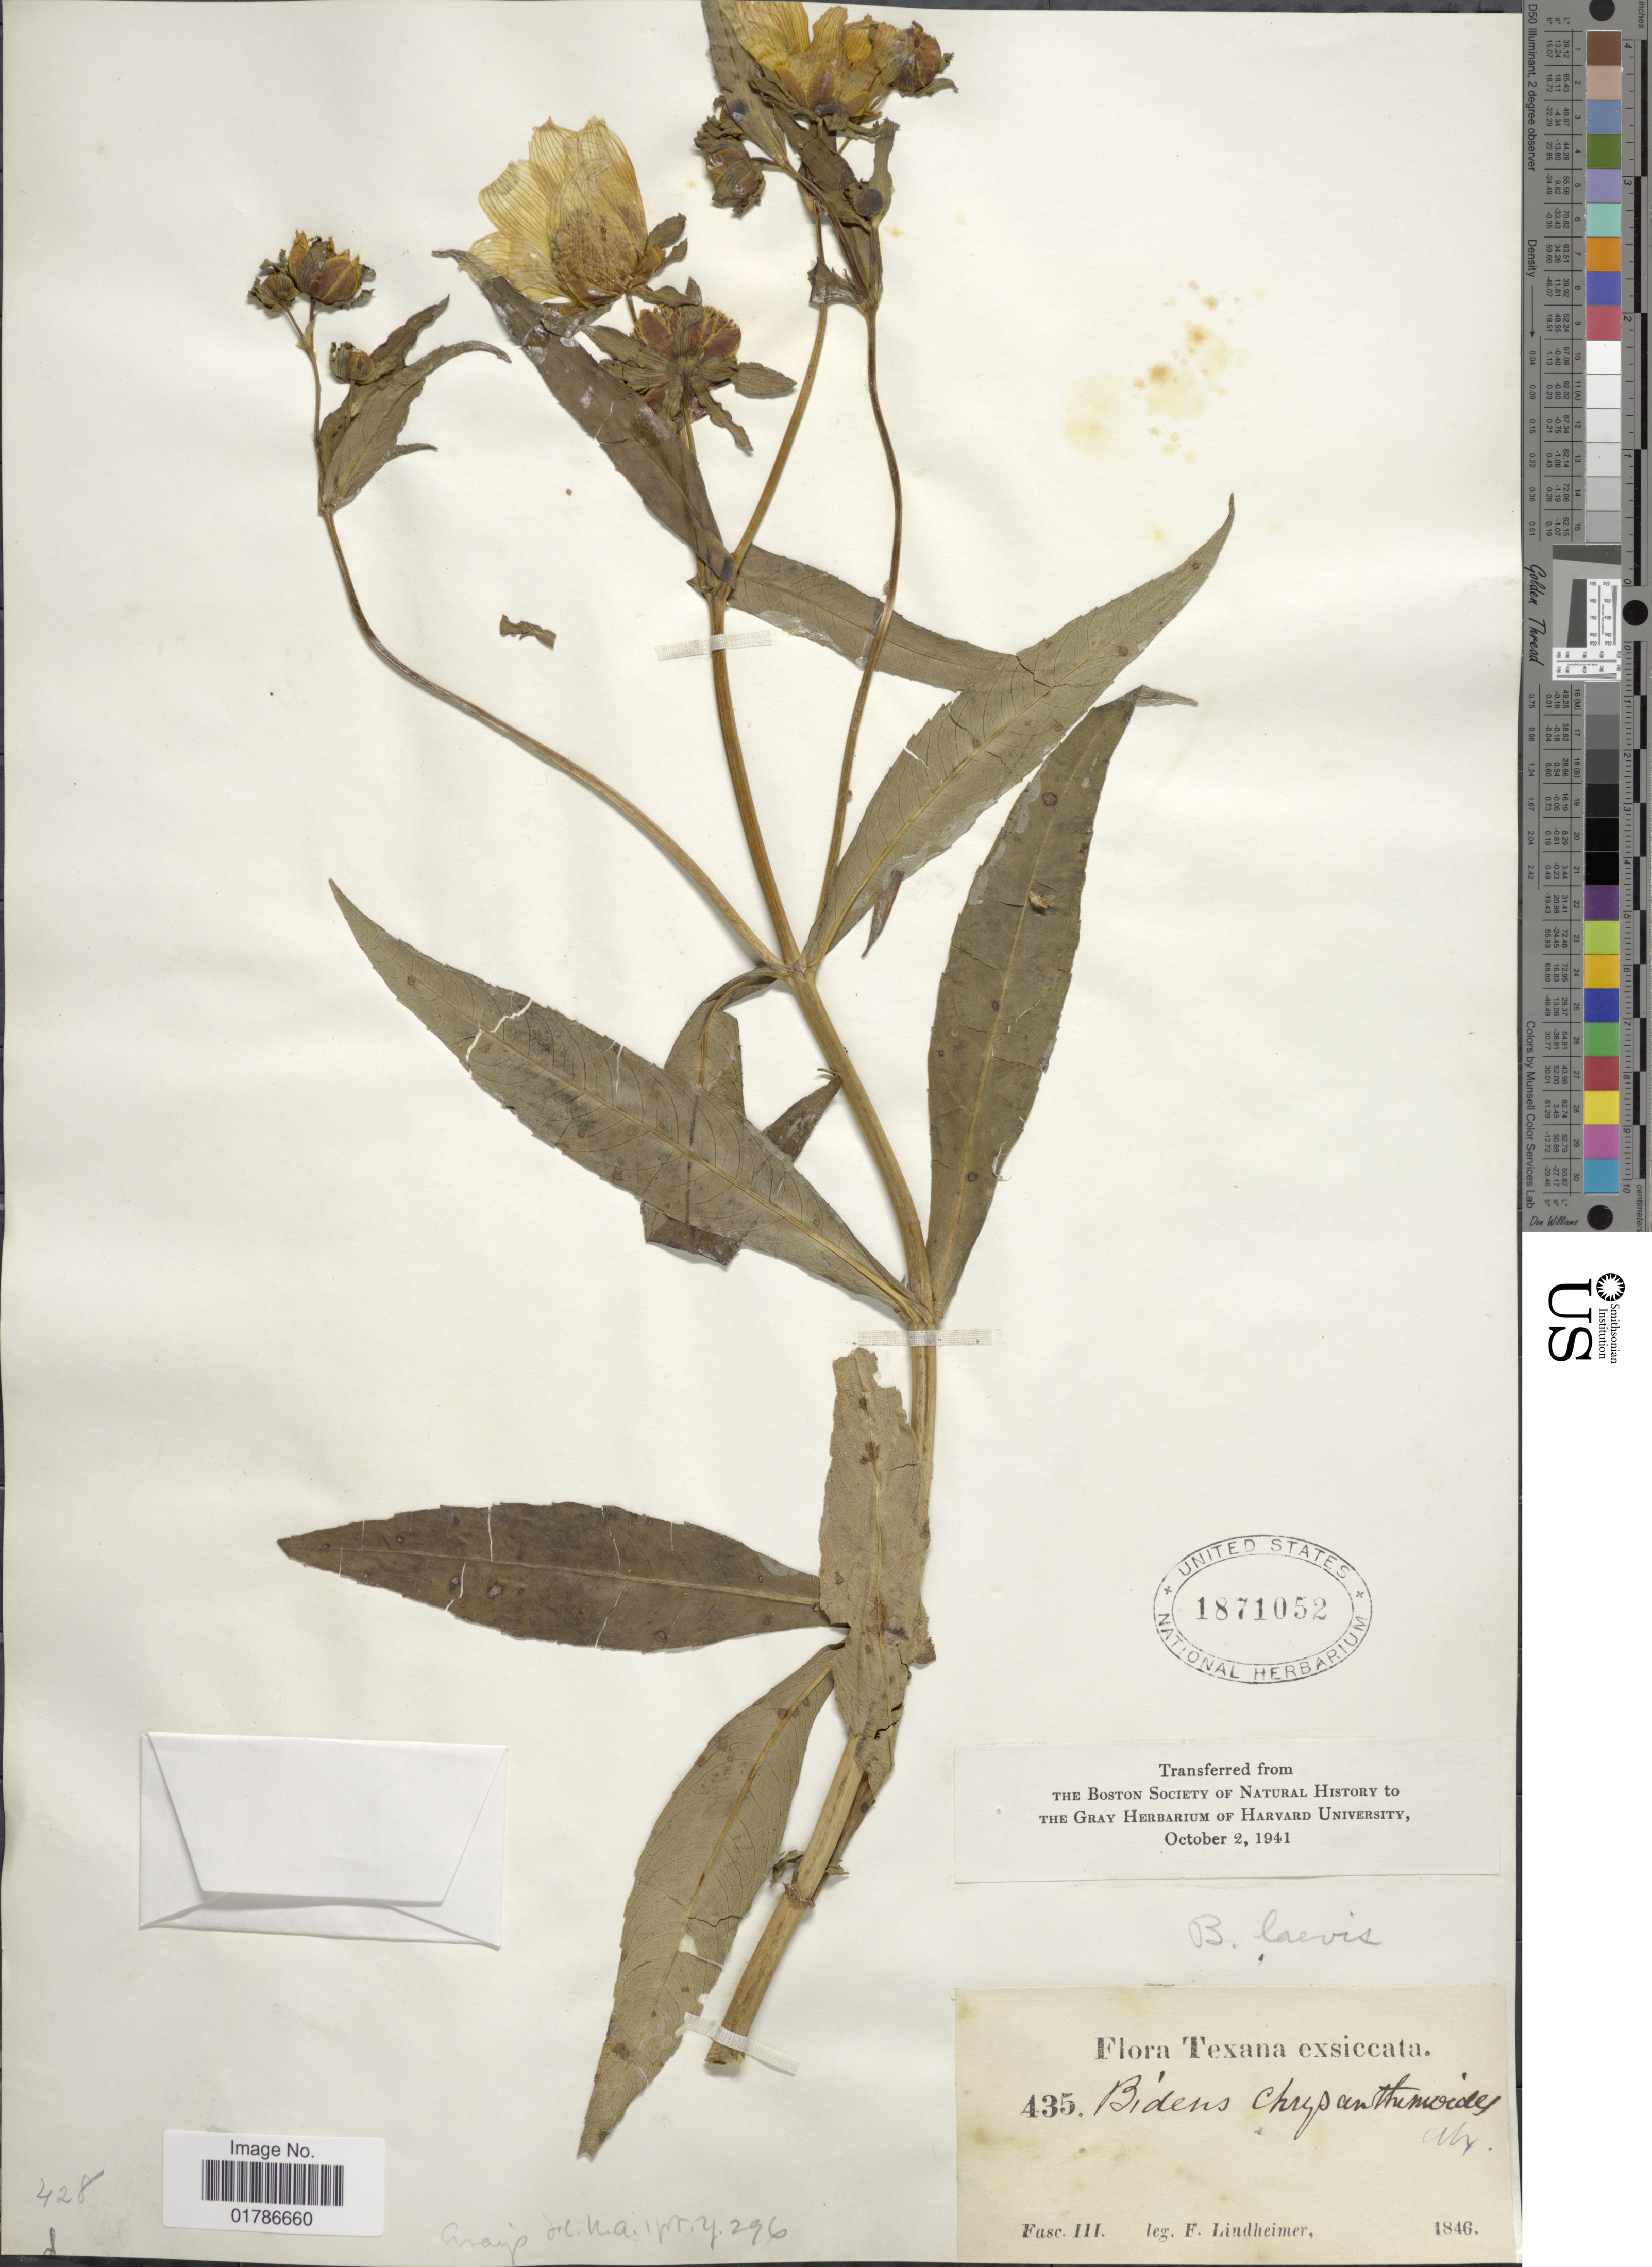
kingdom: Plantae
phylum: Tracheophyta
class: Magnoliopsida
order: Asterales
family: Asteraceae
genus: Bidens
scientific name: Bidens laevis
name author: (L.) Britton, Stearns & Poggenb.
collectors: F. Lindheimer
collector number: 435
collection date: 1846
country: United States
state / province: Texas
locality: Texana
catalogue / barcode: US 1871052